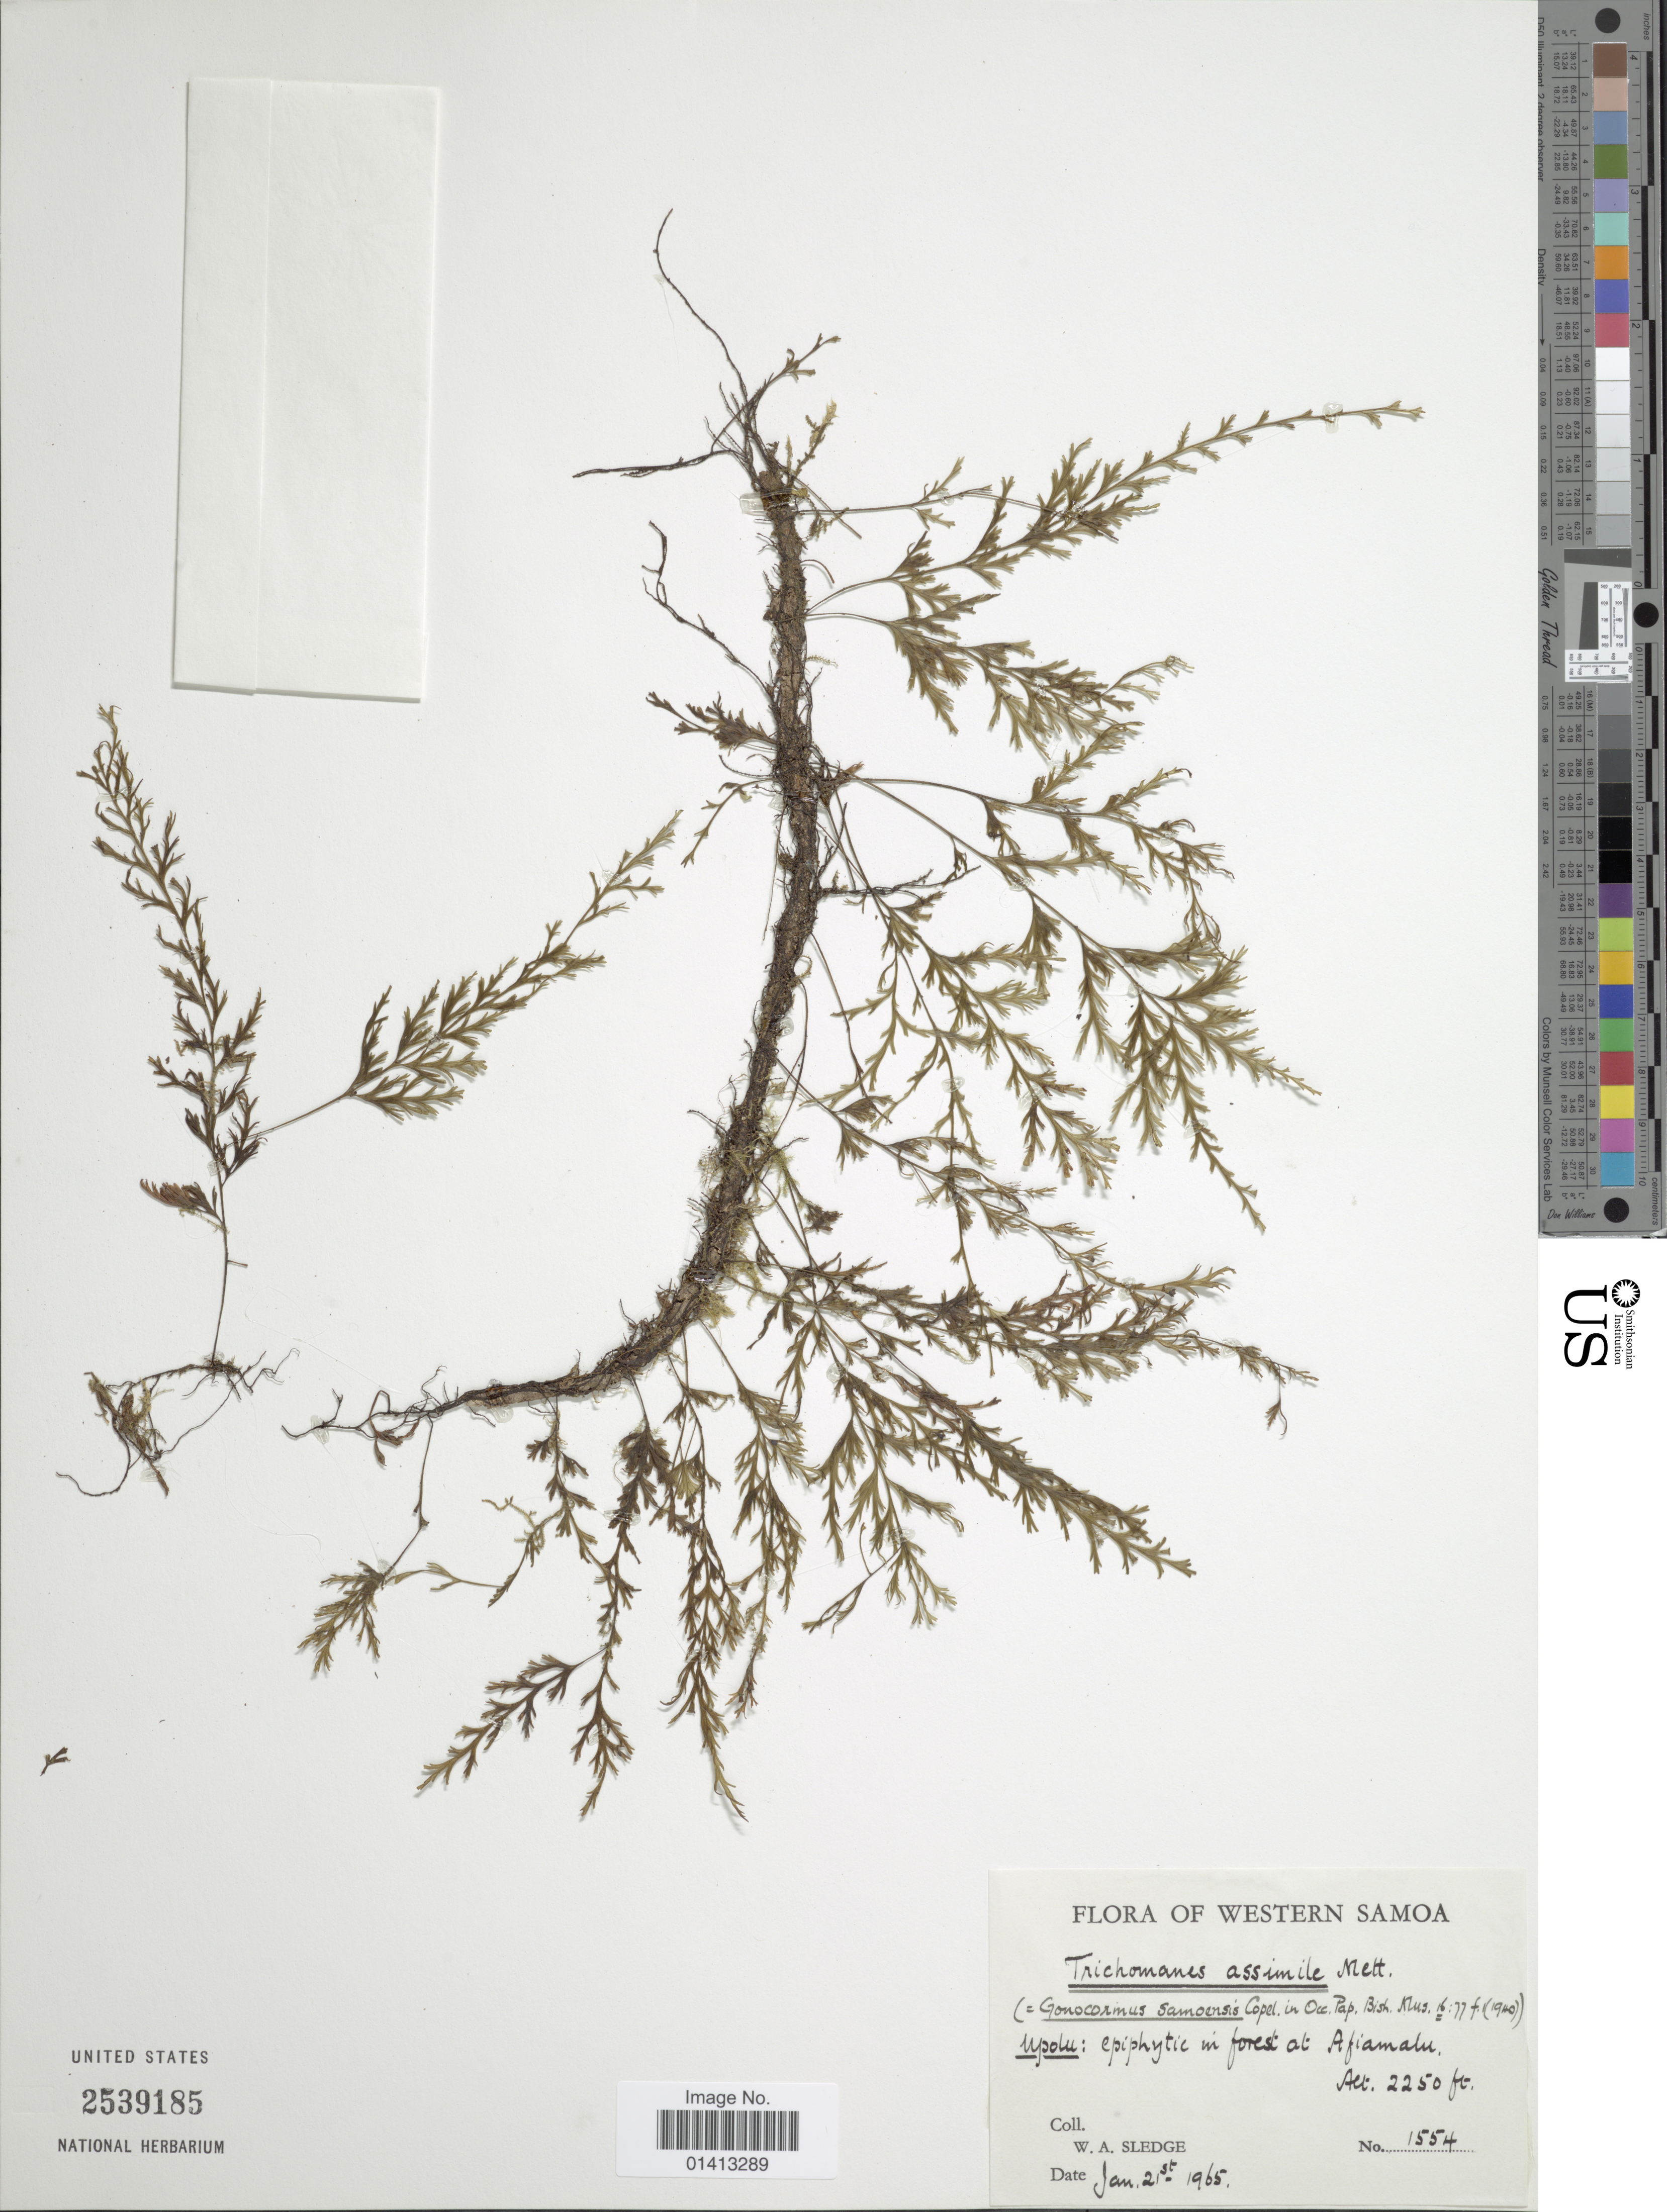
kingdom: Plantae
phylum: Tracheophyta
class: Polypodiopsida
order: Hymenophyllales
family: Hymenophyllaceae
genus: Crepidomanes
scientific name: Crepidomanes assimilis (Mett.) comb. ined., 2015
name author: (Mett.)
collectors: W. A. Sledge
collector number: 1554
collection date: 1965-01-21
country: Samoa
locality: In forest at Afiamlu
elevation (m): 686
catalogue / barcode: US 2539185